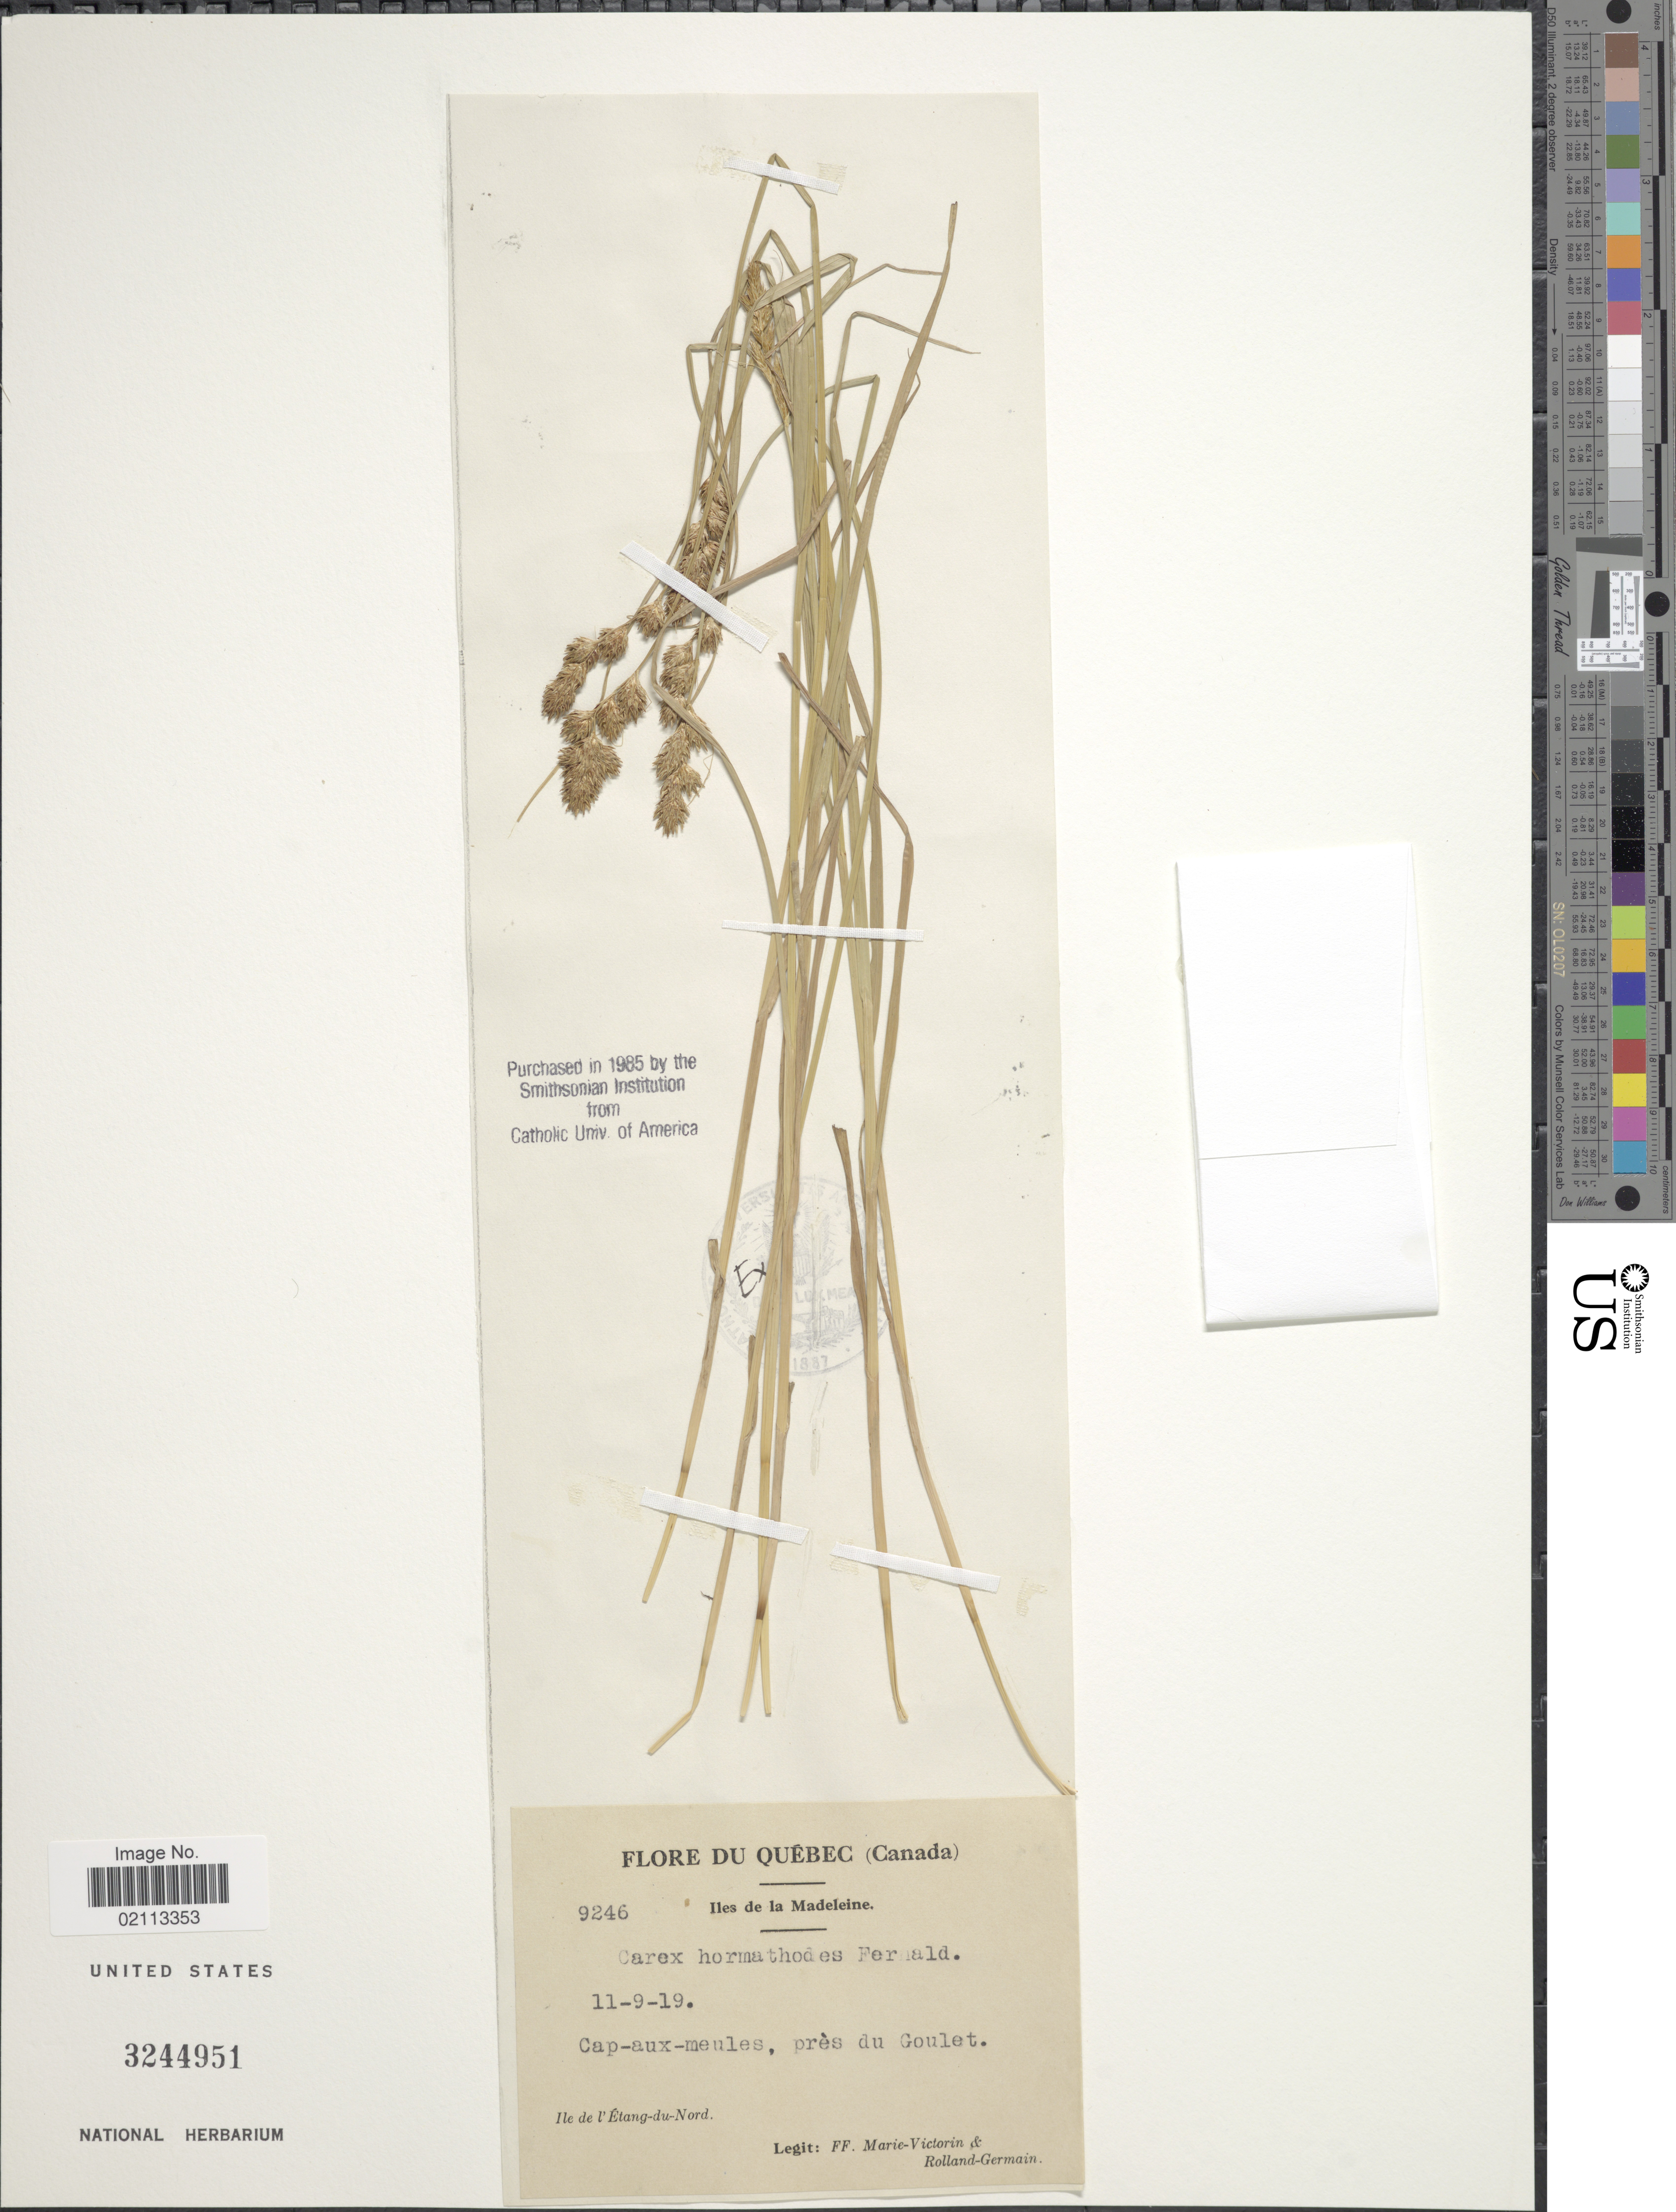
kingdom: Plantae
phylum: Tracheophyta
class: Liliopsida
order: Poales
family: Cyperaceae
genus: Carex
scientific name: Carex hormathodes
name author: Fernald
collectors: F. Marie-Victorin & Rolland-Germain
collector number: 9246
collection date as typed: Transcribed d/m/y: 11/9/19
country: Canada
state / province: Quebec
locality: Iles de la Madeleine, Cap-aux-meules, prés du Goulet, Ile de l'Ëtang-du-Nord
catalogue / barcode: US 3244951